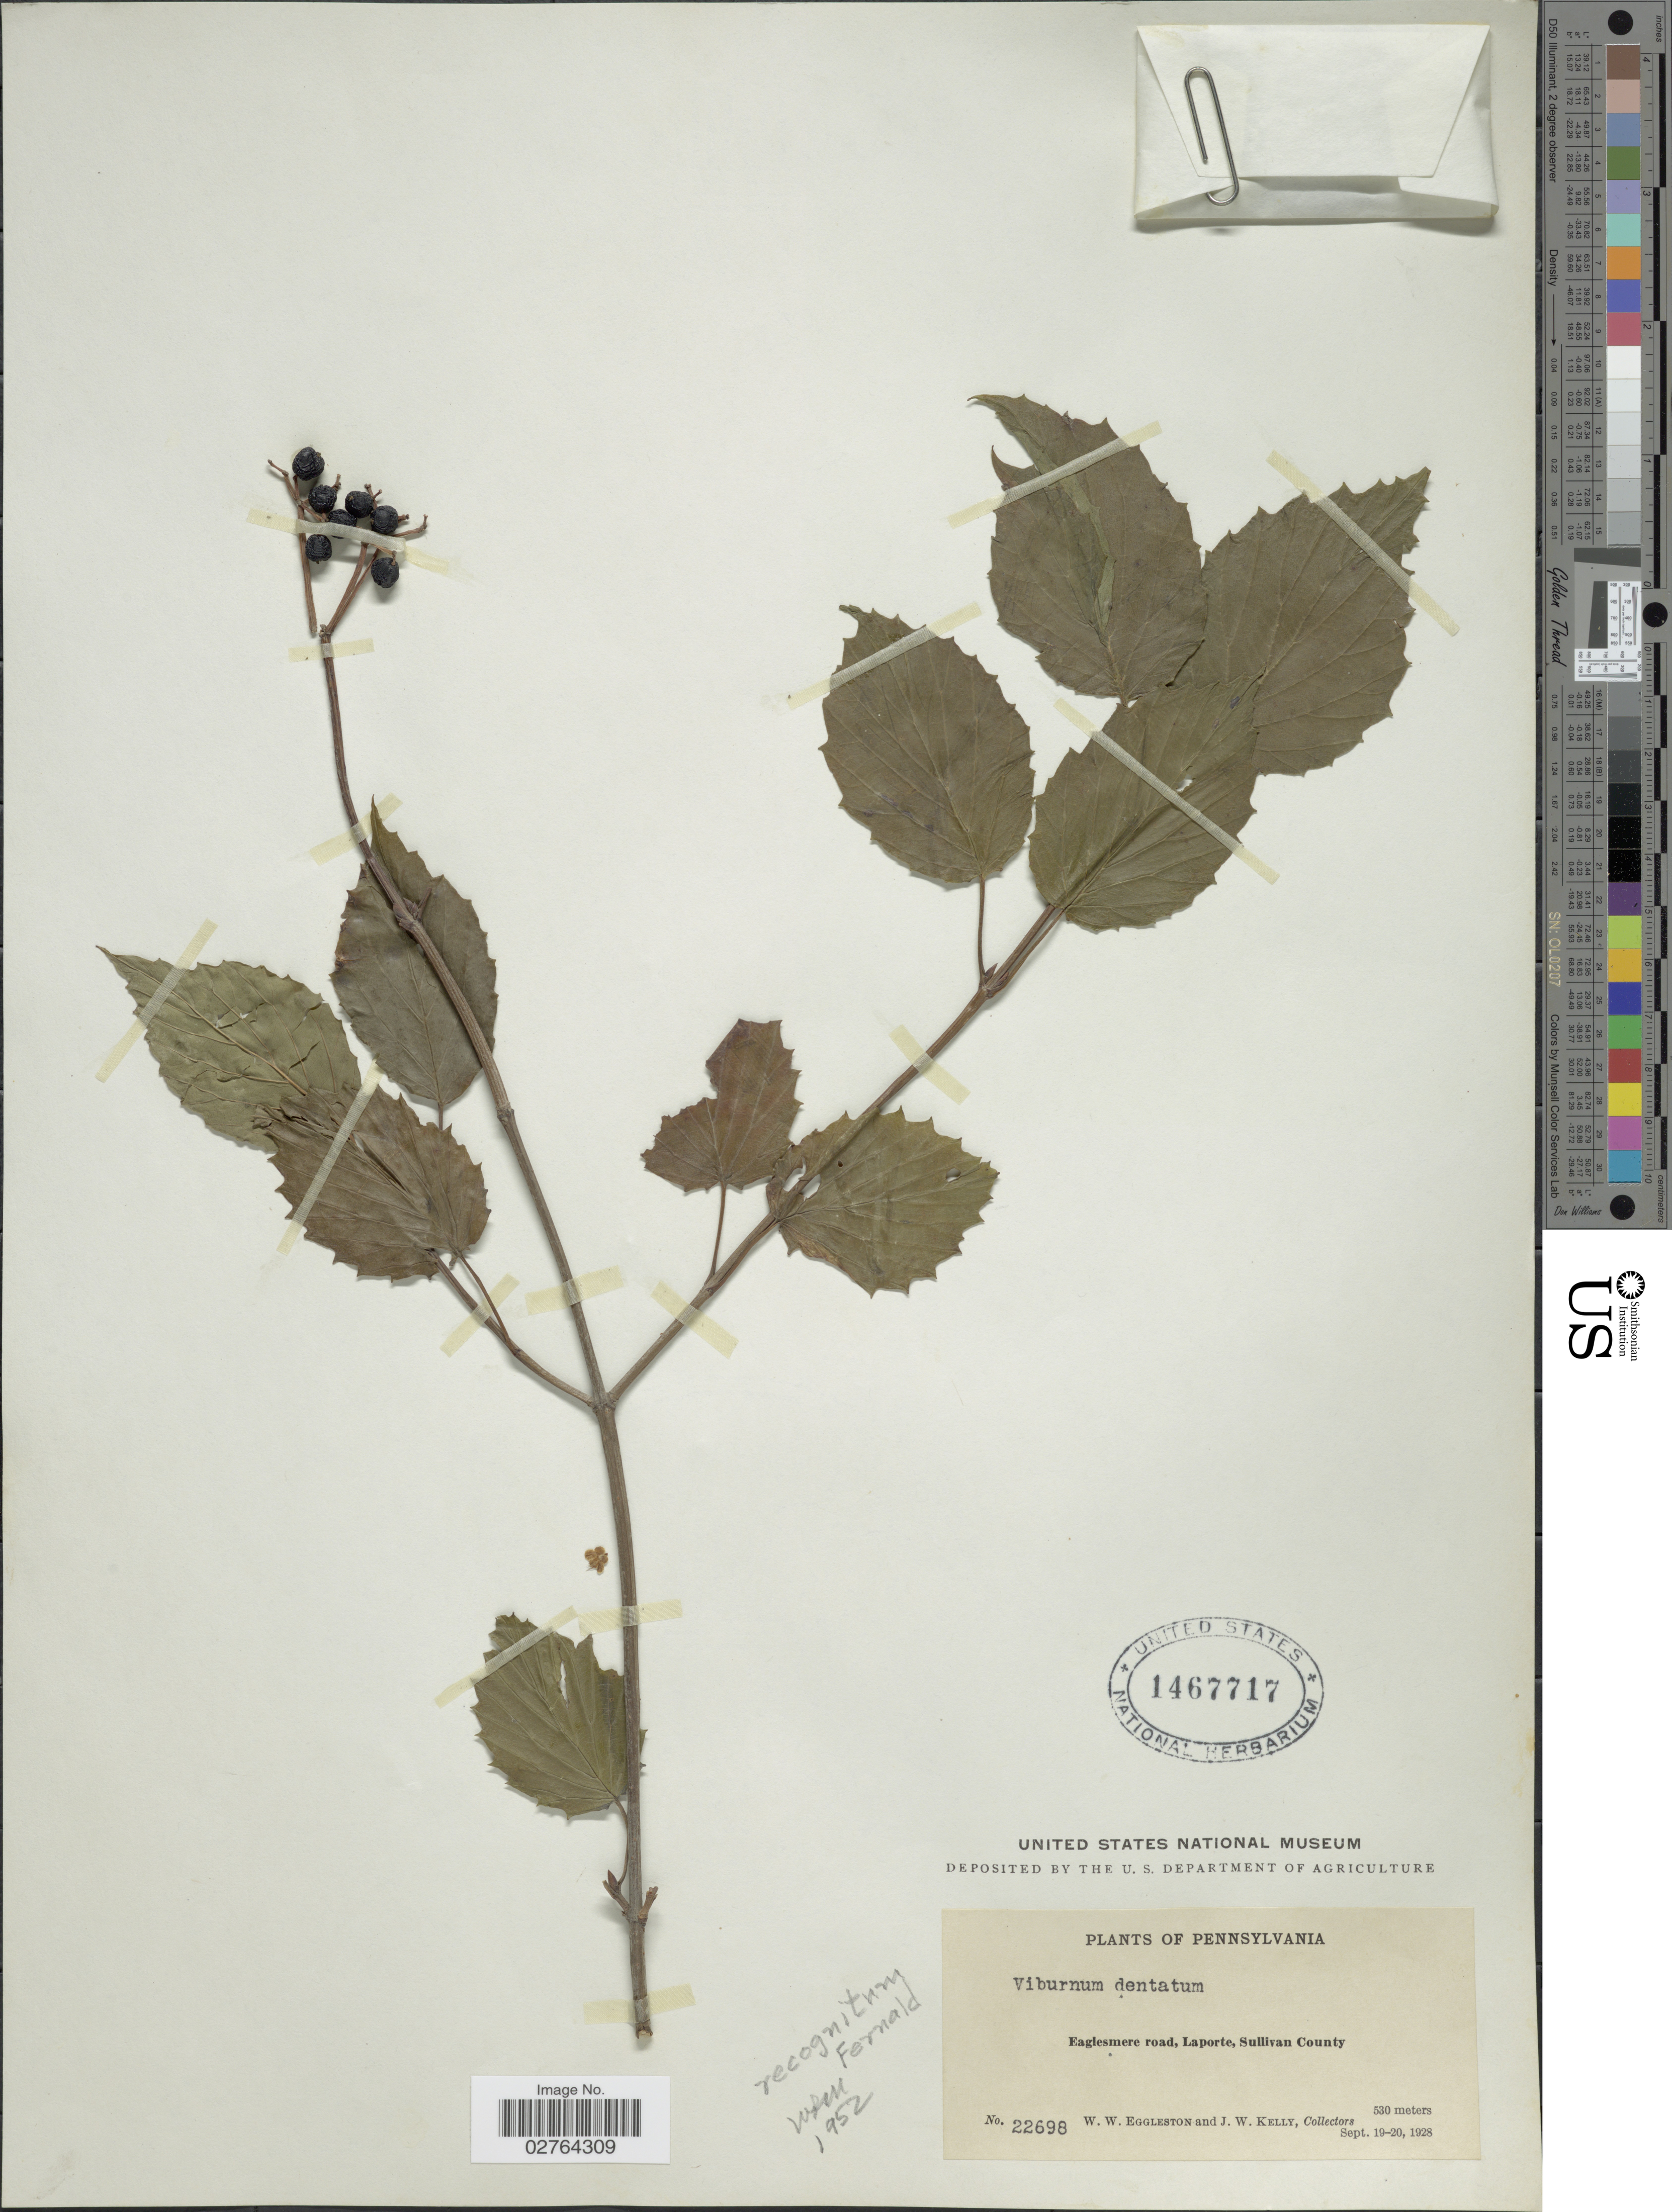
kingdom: Plantae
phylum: Tracheophyta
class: Magnoliopsida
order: Dipsacales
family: Viburnaceae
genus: Viburnum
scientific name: Viburnum recognitum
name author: Fernald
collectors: W. W. Eggleston & J. Kelly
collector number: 22698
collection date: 1928-09-19/1928-09-20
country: United States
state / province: Pennsylvania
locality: Eaglesmere road, Laporte, Sullivan County.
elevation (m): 530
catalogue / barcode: US 1467717